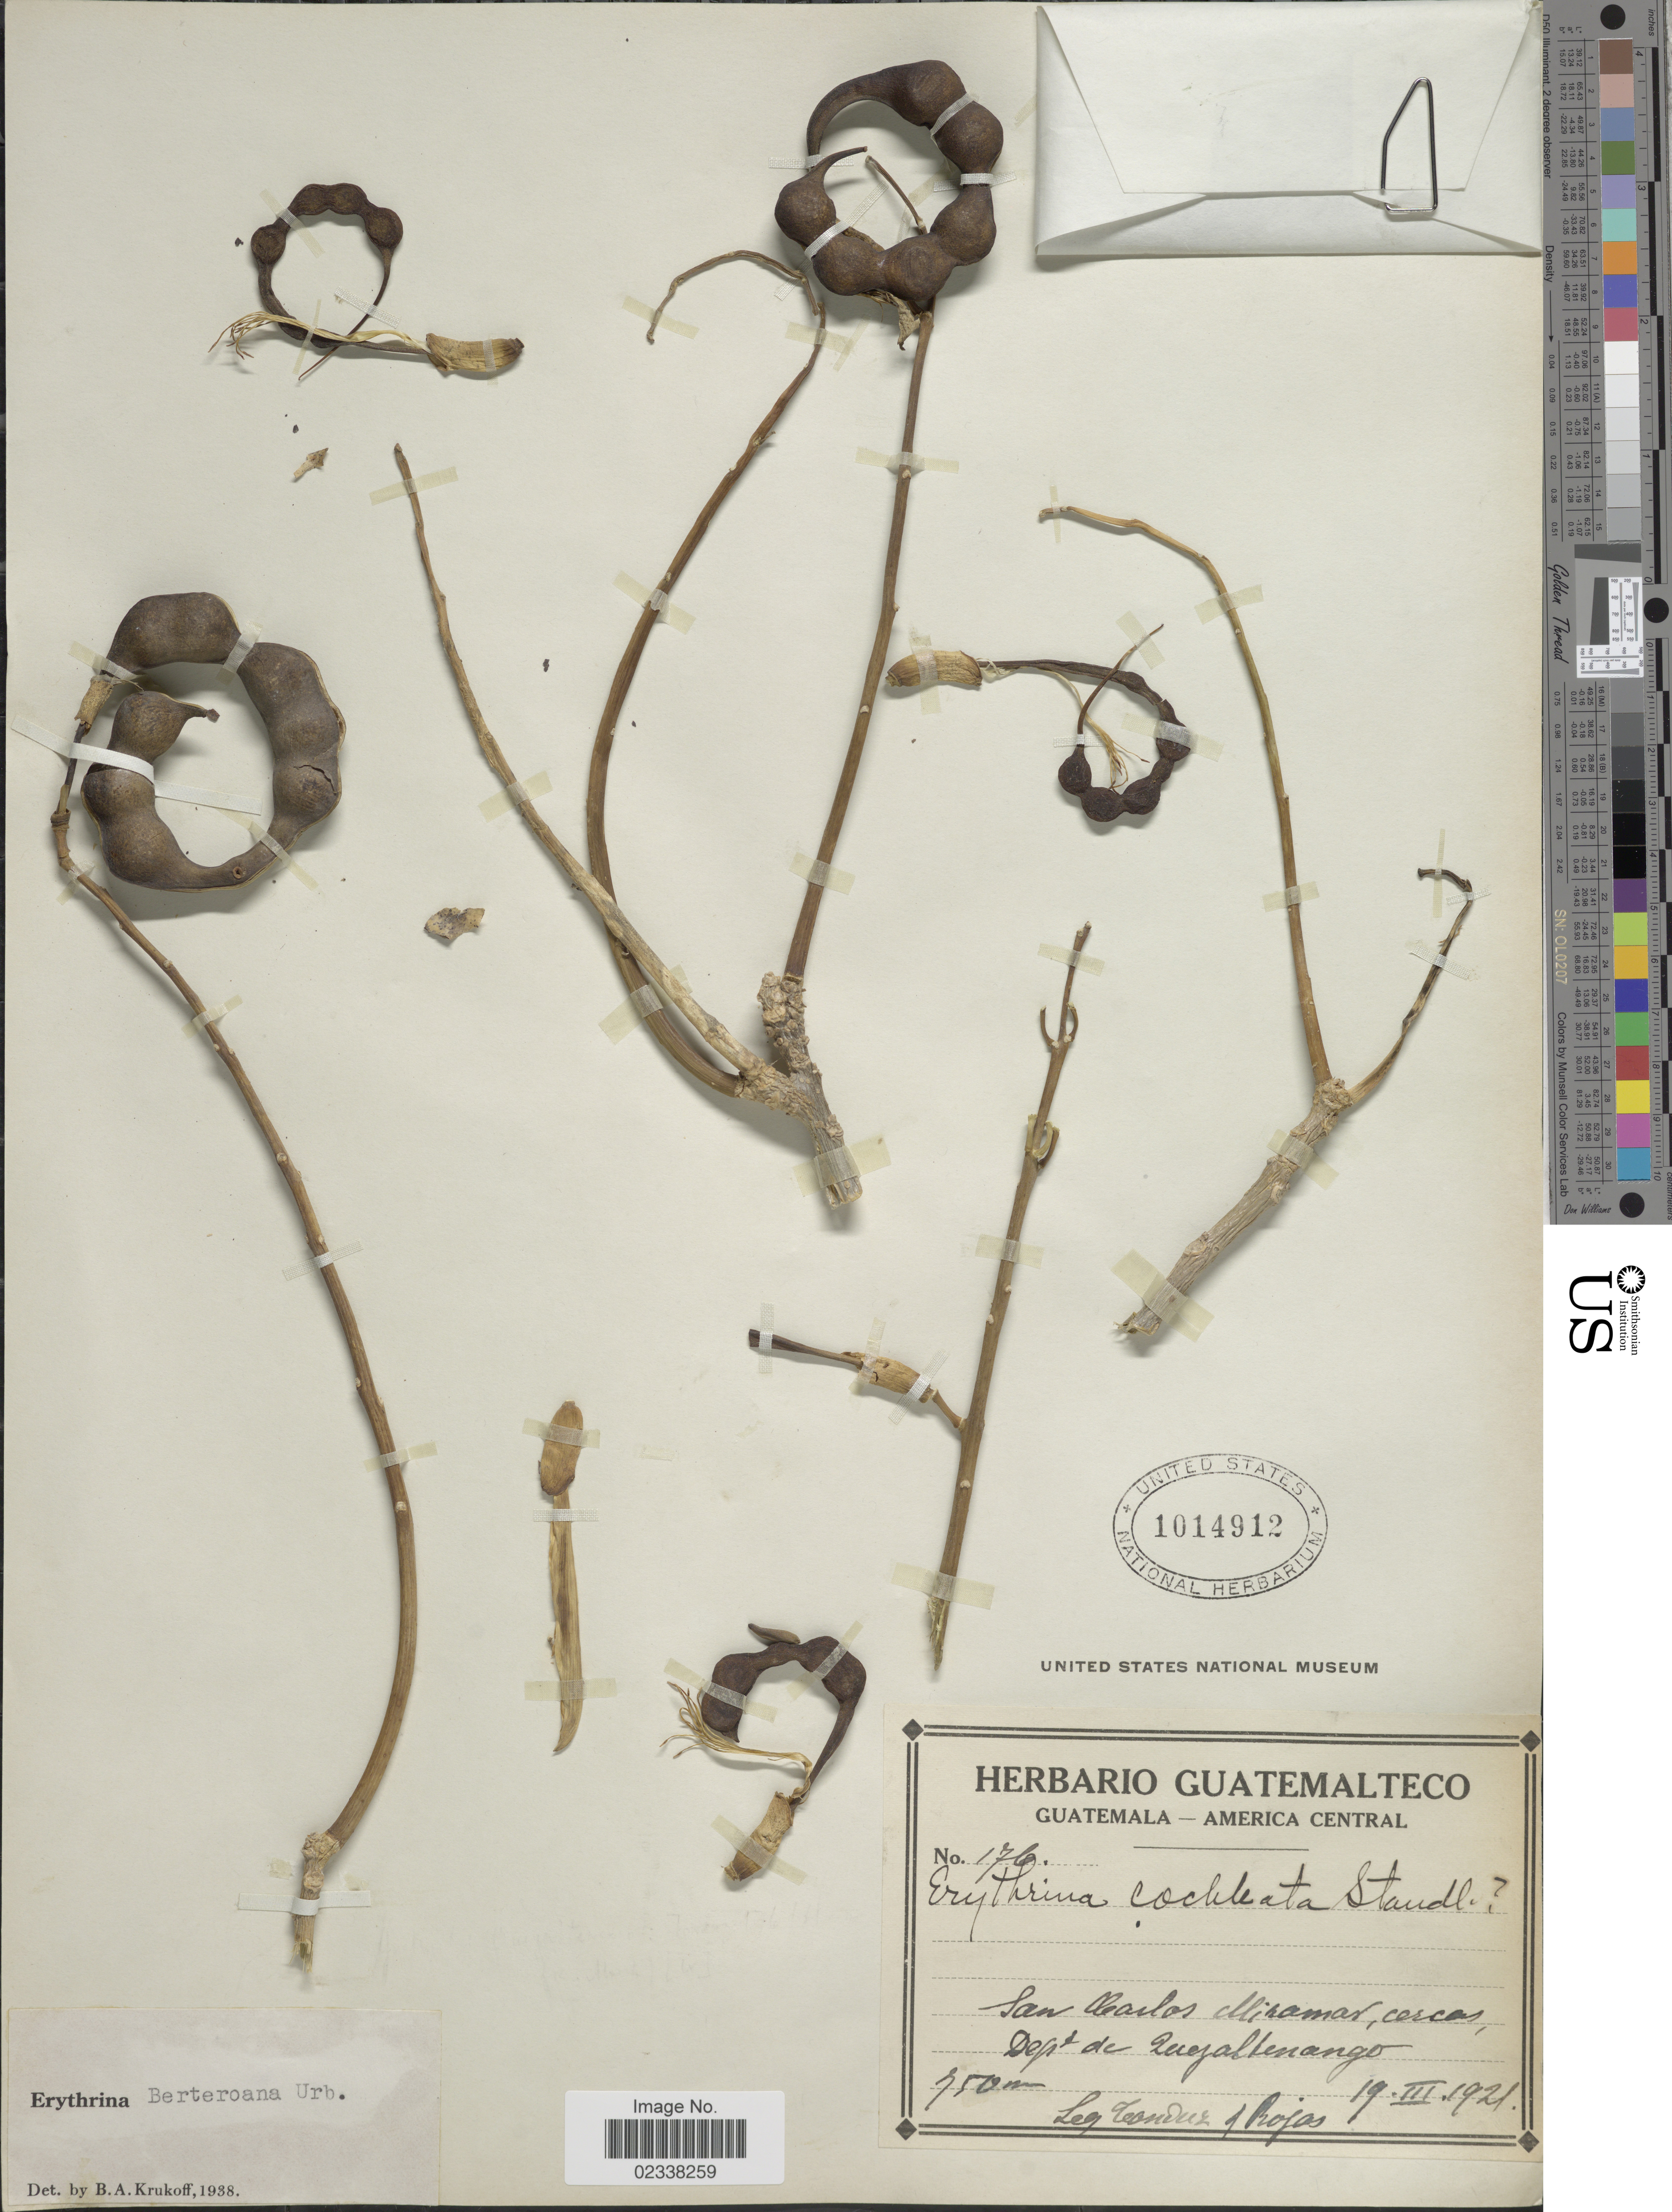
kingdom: Plantae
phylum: Tracheophyta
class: Magnoliopsida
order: Fabales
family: Fabaceae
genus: Erythrina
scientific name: Erythrina berteroana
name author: Urb.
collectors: A. Tonduz & Rojas, --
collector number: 176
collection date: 1921-03-19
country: Guatemala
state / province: Quetzaltenango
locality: San Carlos Miramar, cercas, Dept de Quezaltenango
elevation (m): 750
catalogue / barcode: US 1014912